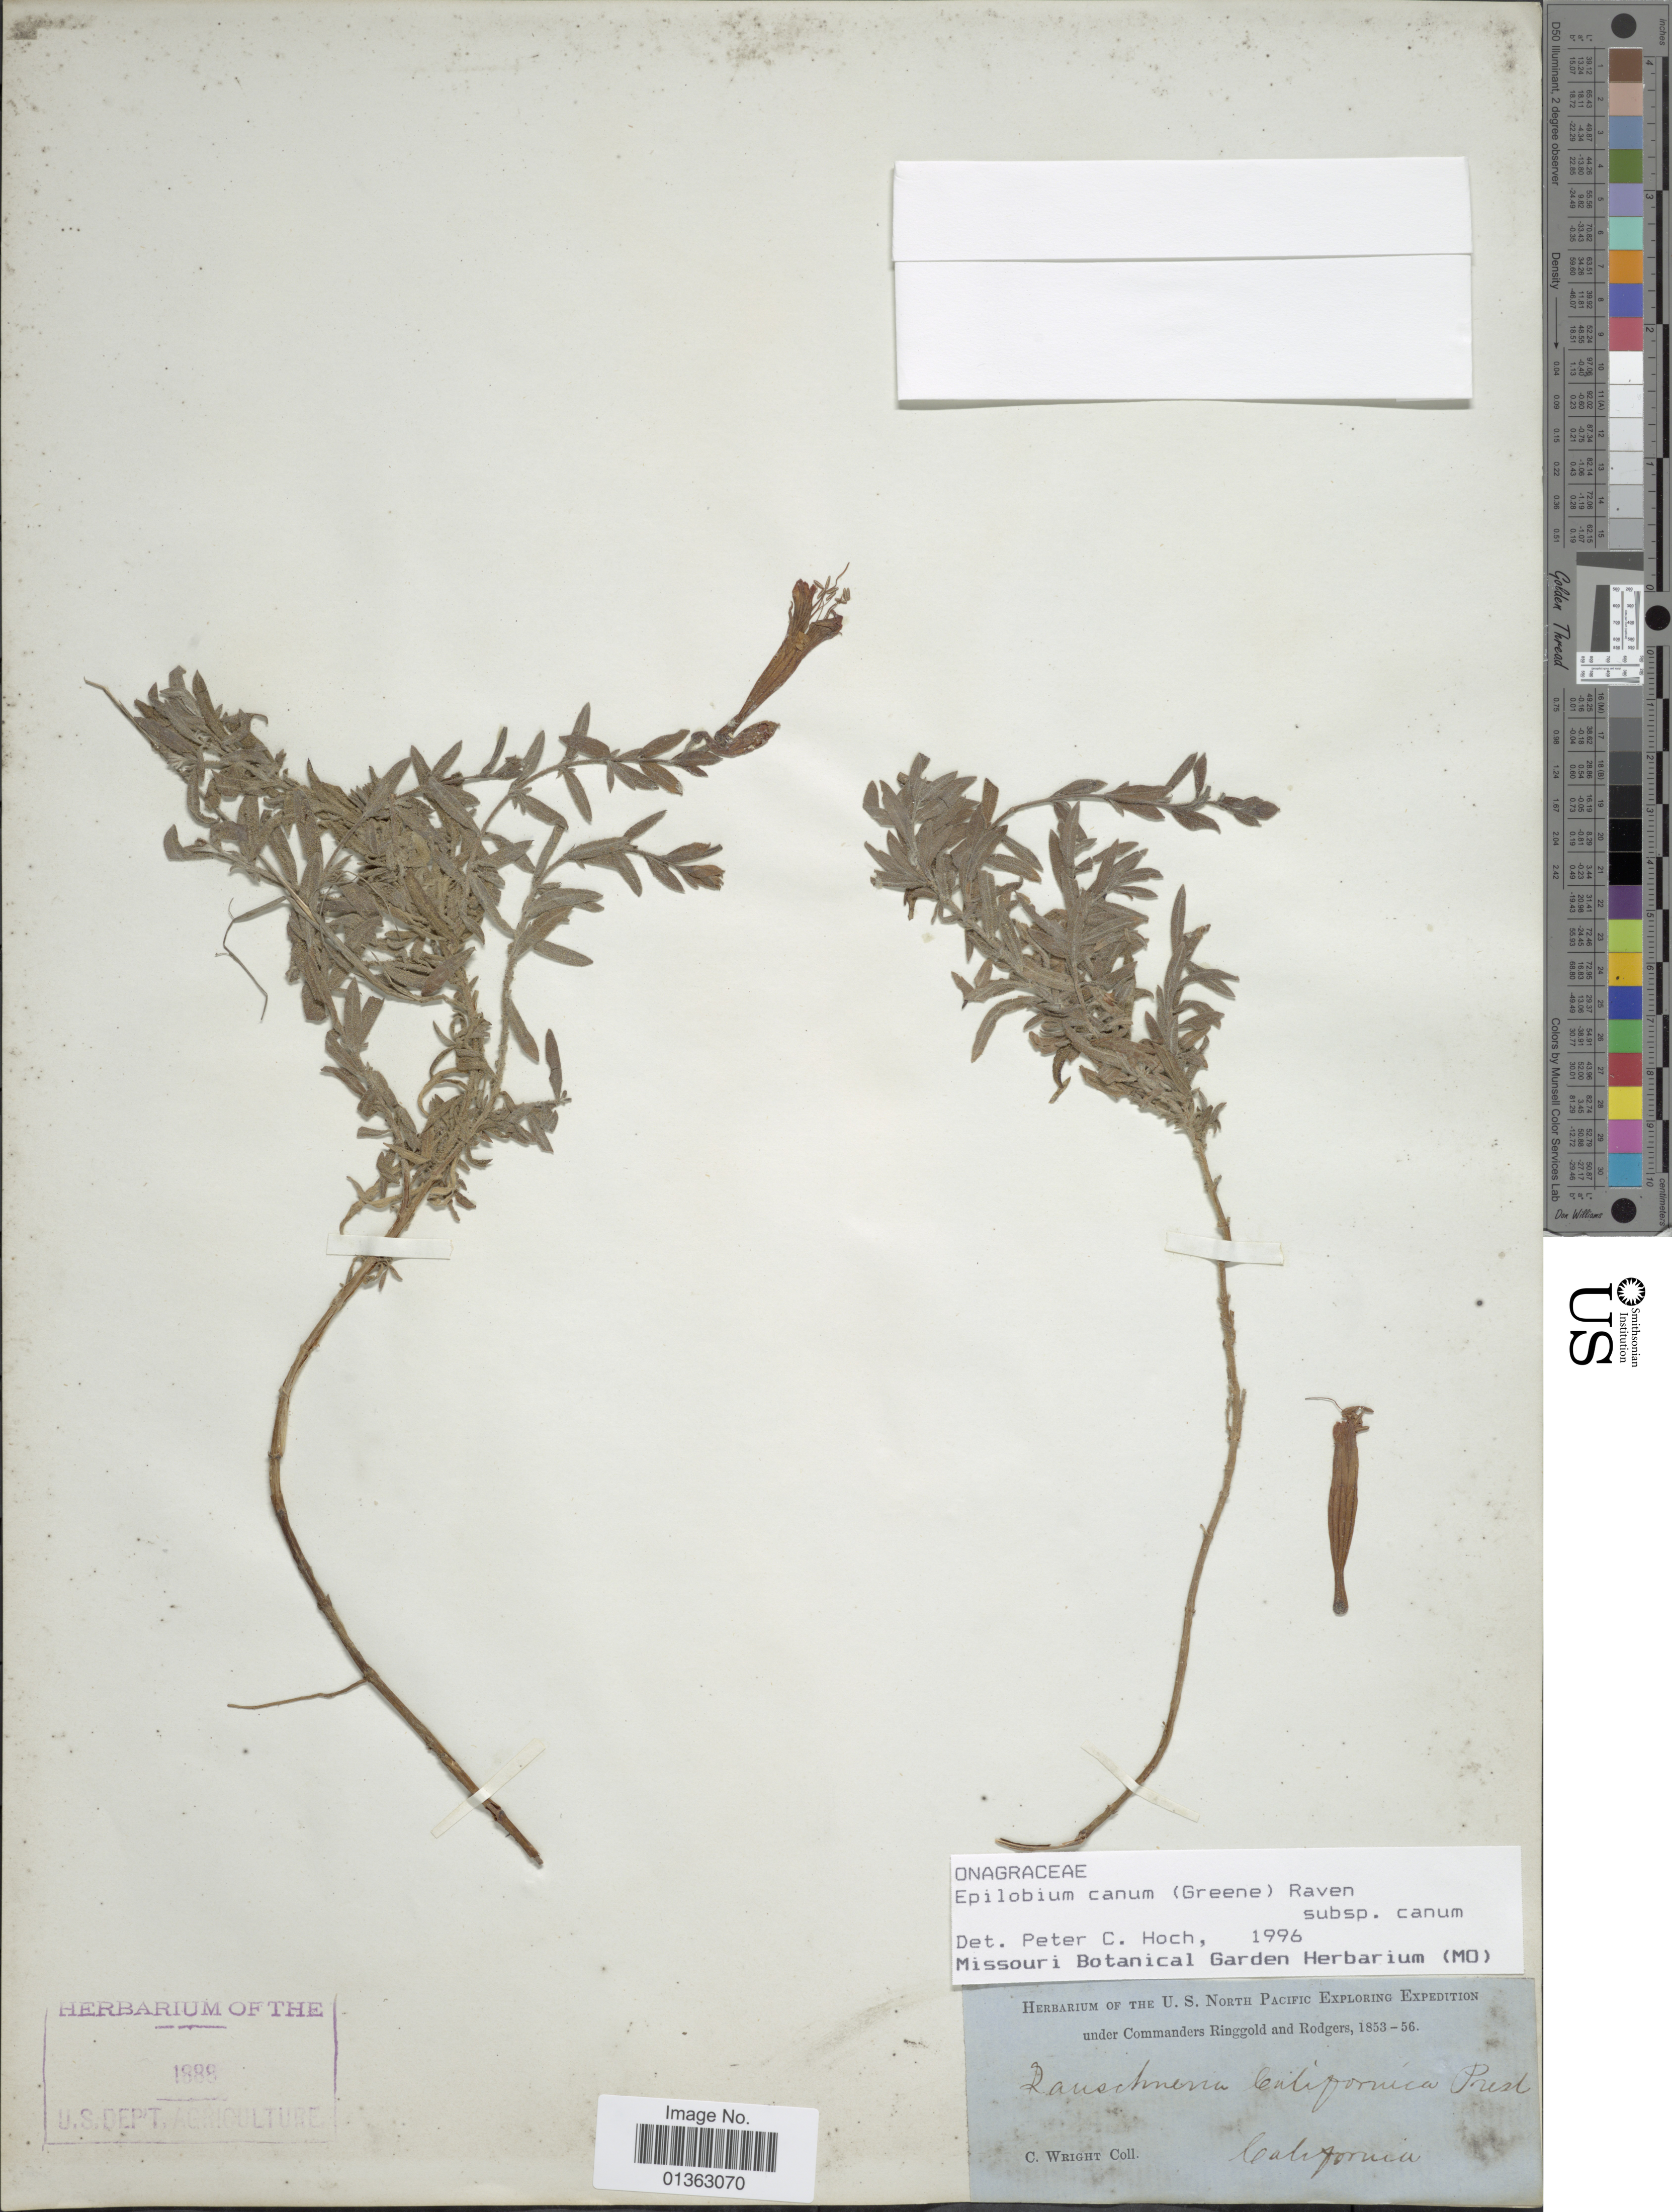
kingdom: Plantae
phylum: Tracheophyta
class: Magnoliopsida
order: Myrtales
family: Onagraceae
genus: Epilobium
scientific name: Epilobium canum subsp. canum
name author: (Greene) P.H. Raven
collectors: C. Wright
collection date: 1853/1856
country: United States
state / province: California